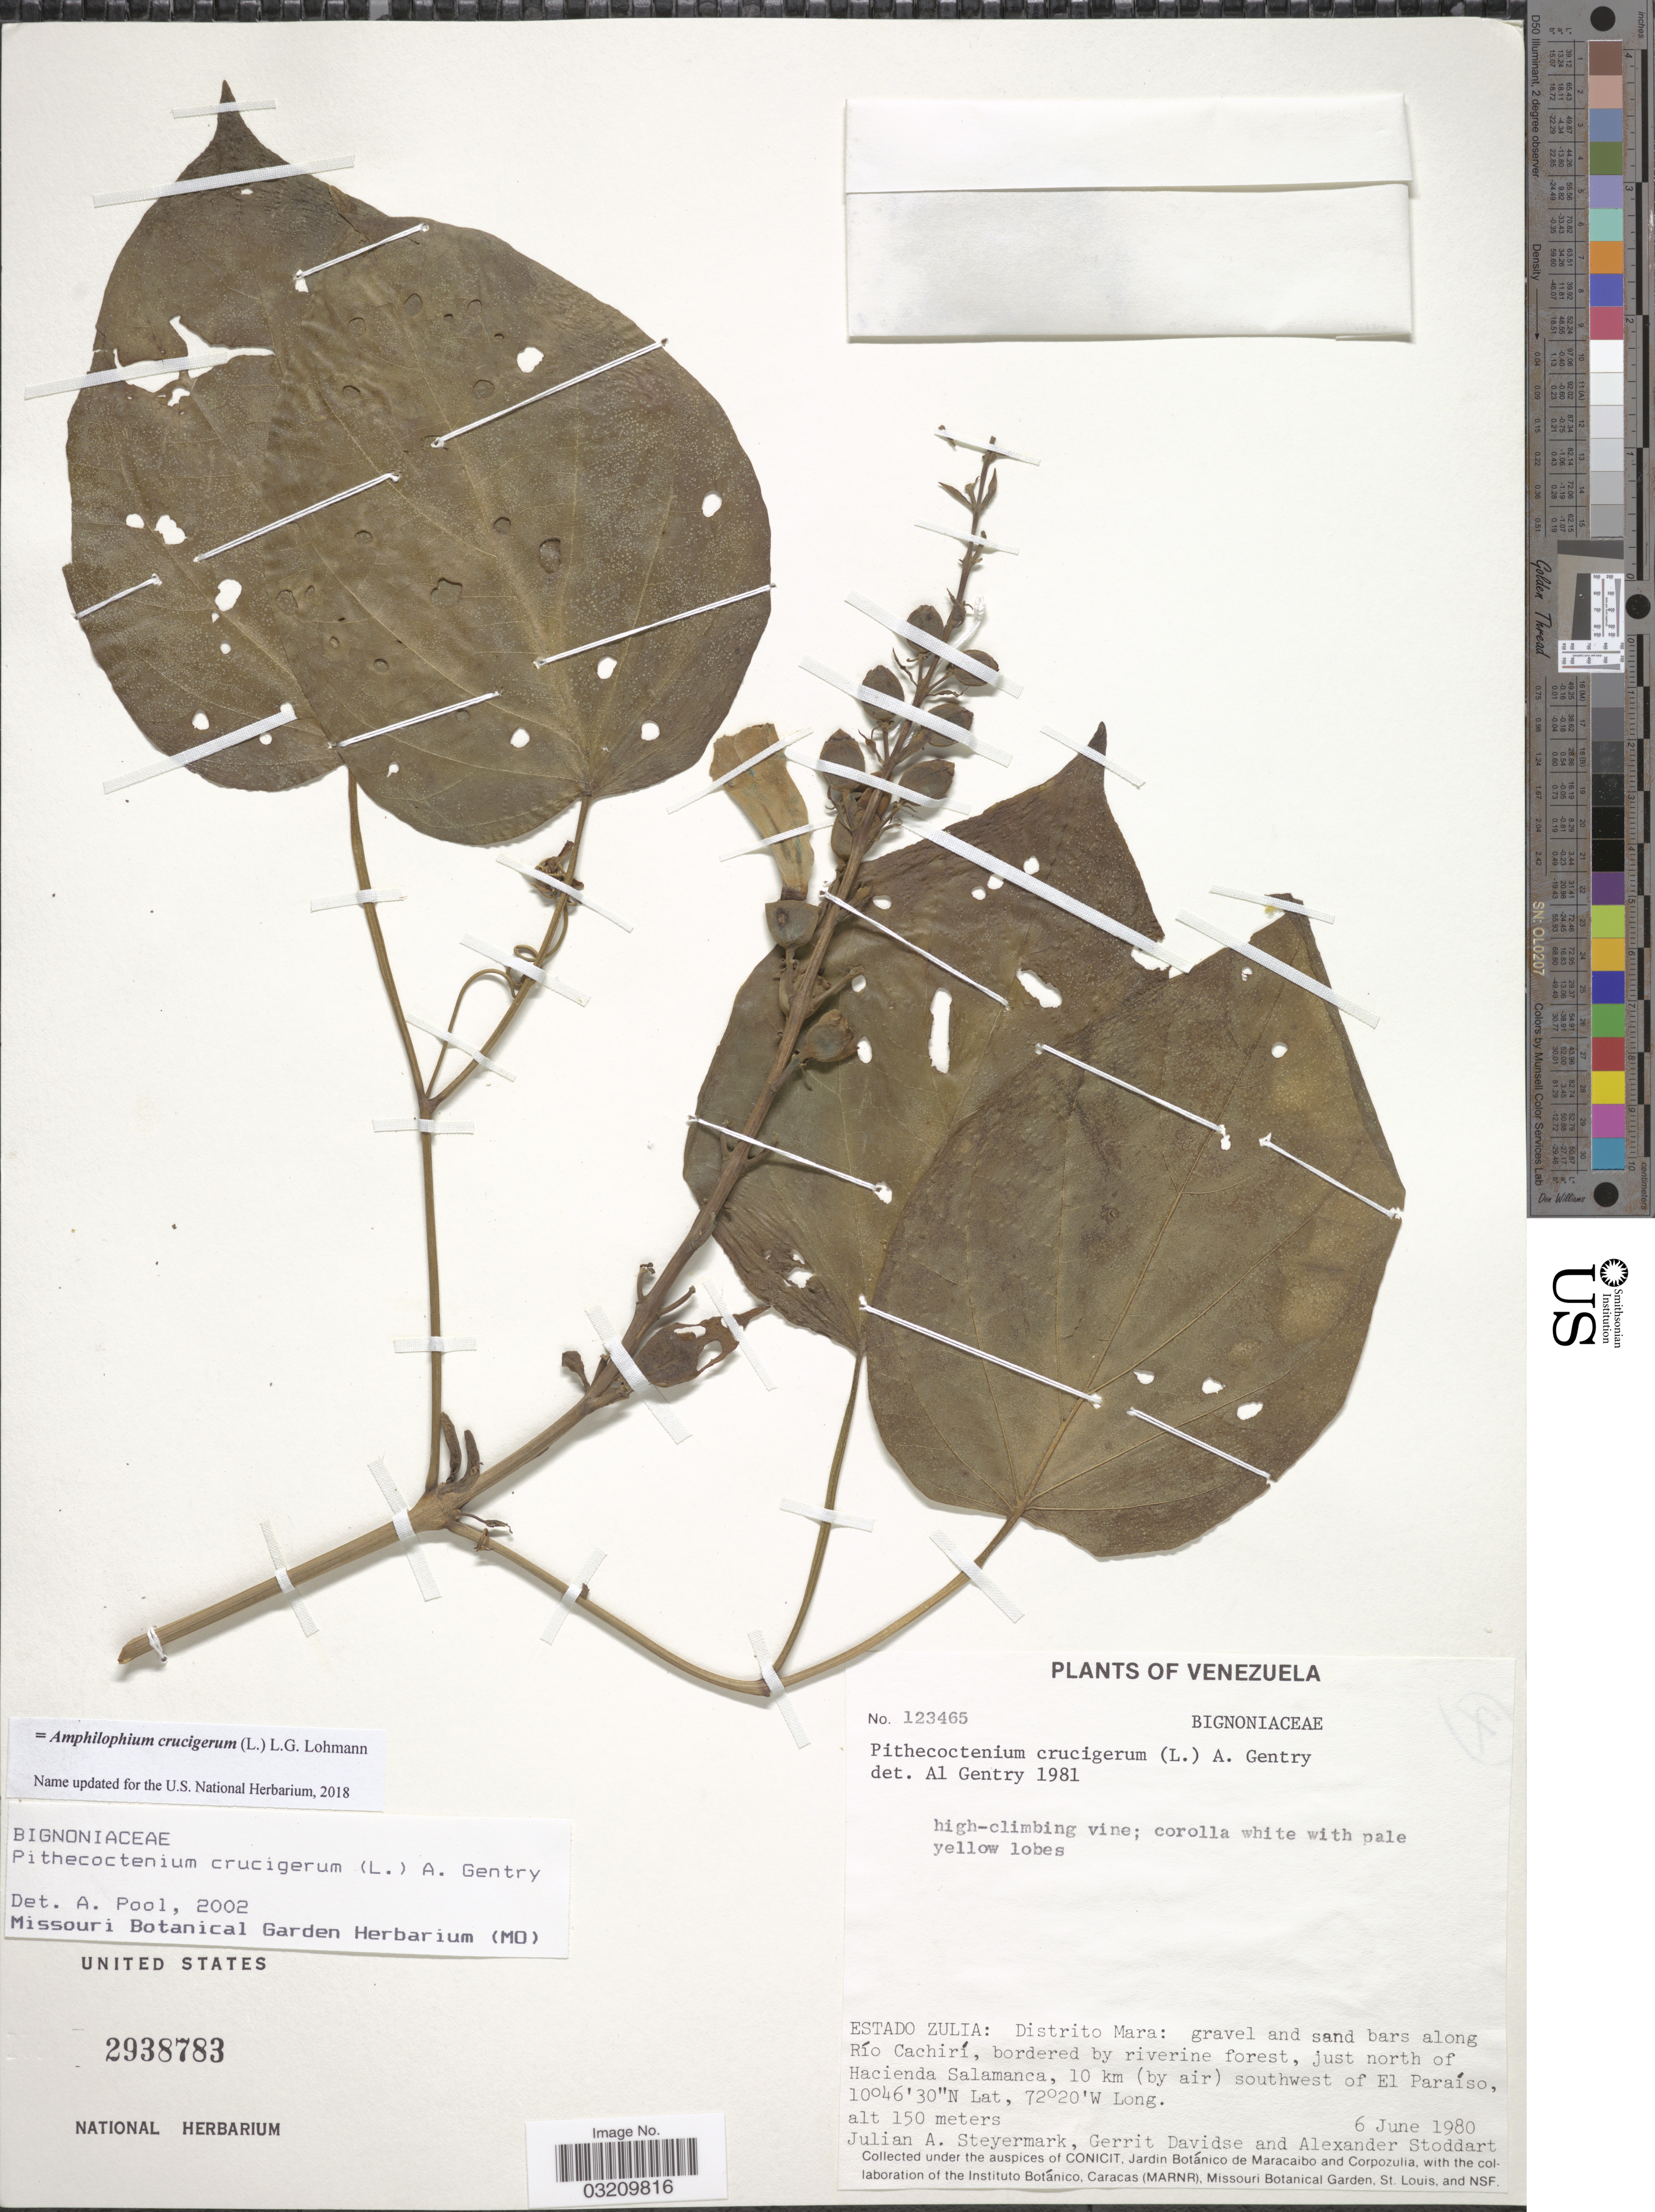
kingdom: Plantae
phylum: Tracheophyta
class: Magnoliopsida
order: Lamiales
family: Bignoniaceae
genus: Amphilophium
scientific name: Amphilophium crucigerum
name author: (L.) L.G. Lohmann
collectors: J. Steyermark, G. Davidse & A. Stoddart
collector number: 123465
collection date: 1980-06-06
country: Venezuela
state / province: Zulia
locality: Distrito Mara: gravel and sand bars along Río Cachirí, border by riverine forest, just north of Hacienda Salamanca, 10 km (by air) southwest of El Paraíso.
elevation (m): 150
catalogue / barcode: US 2938783